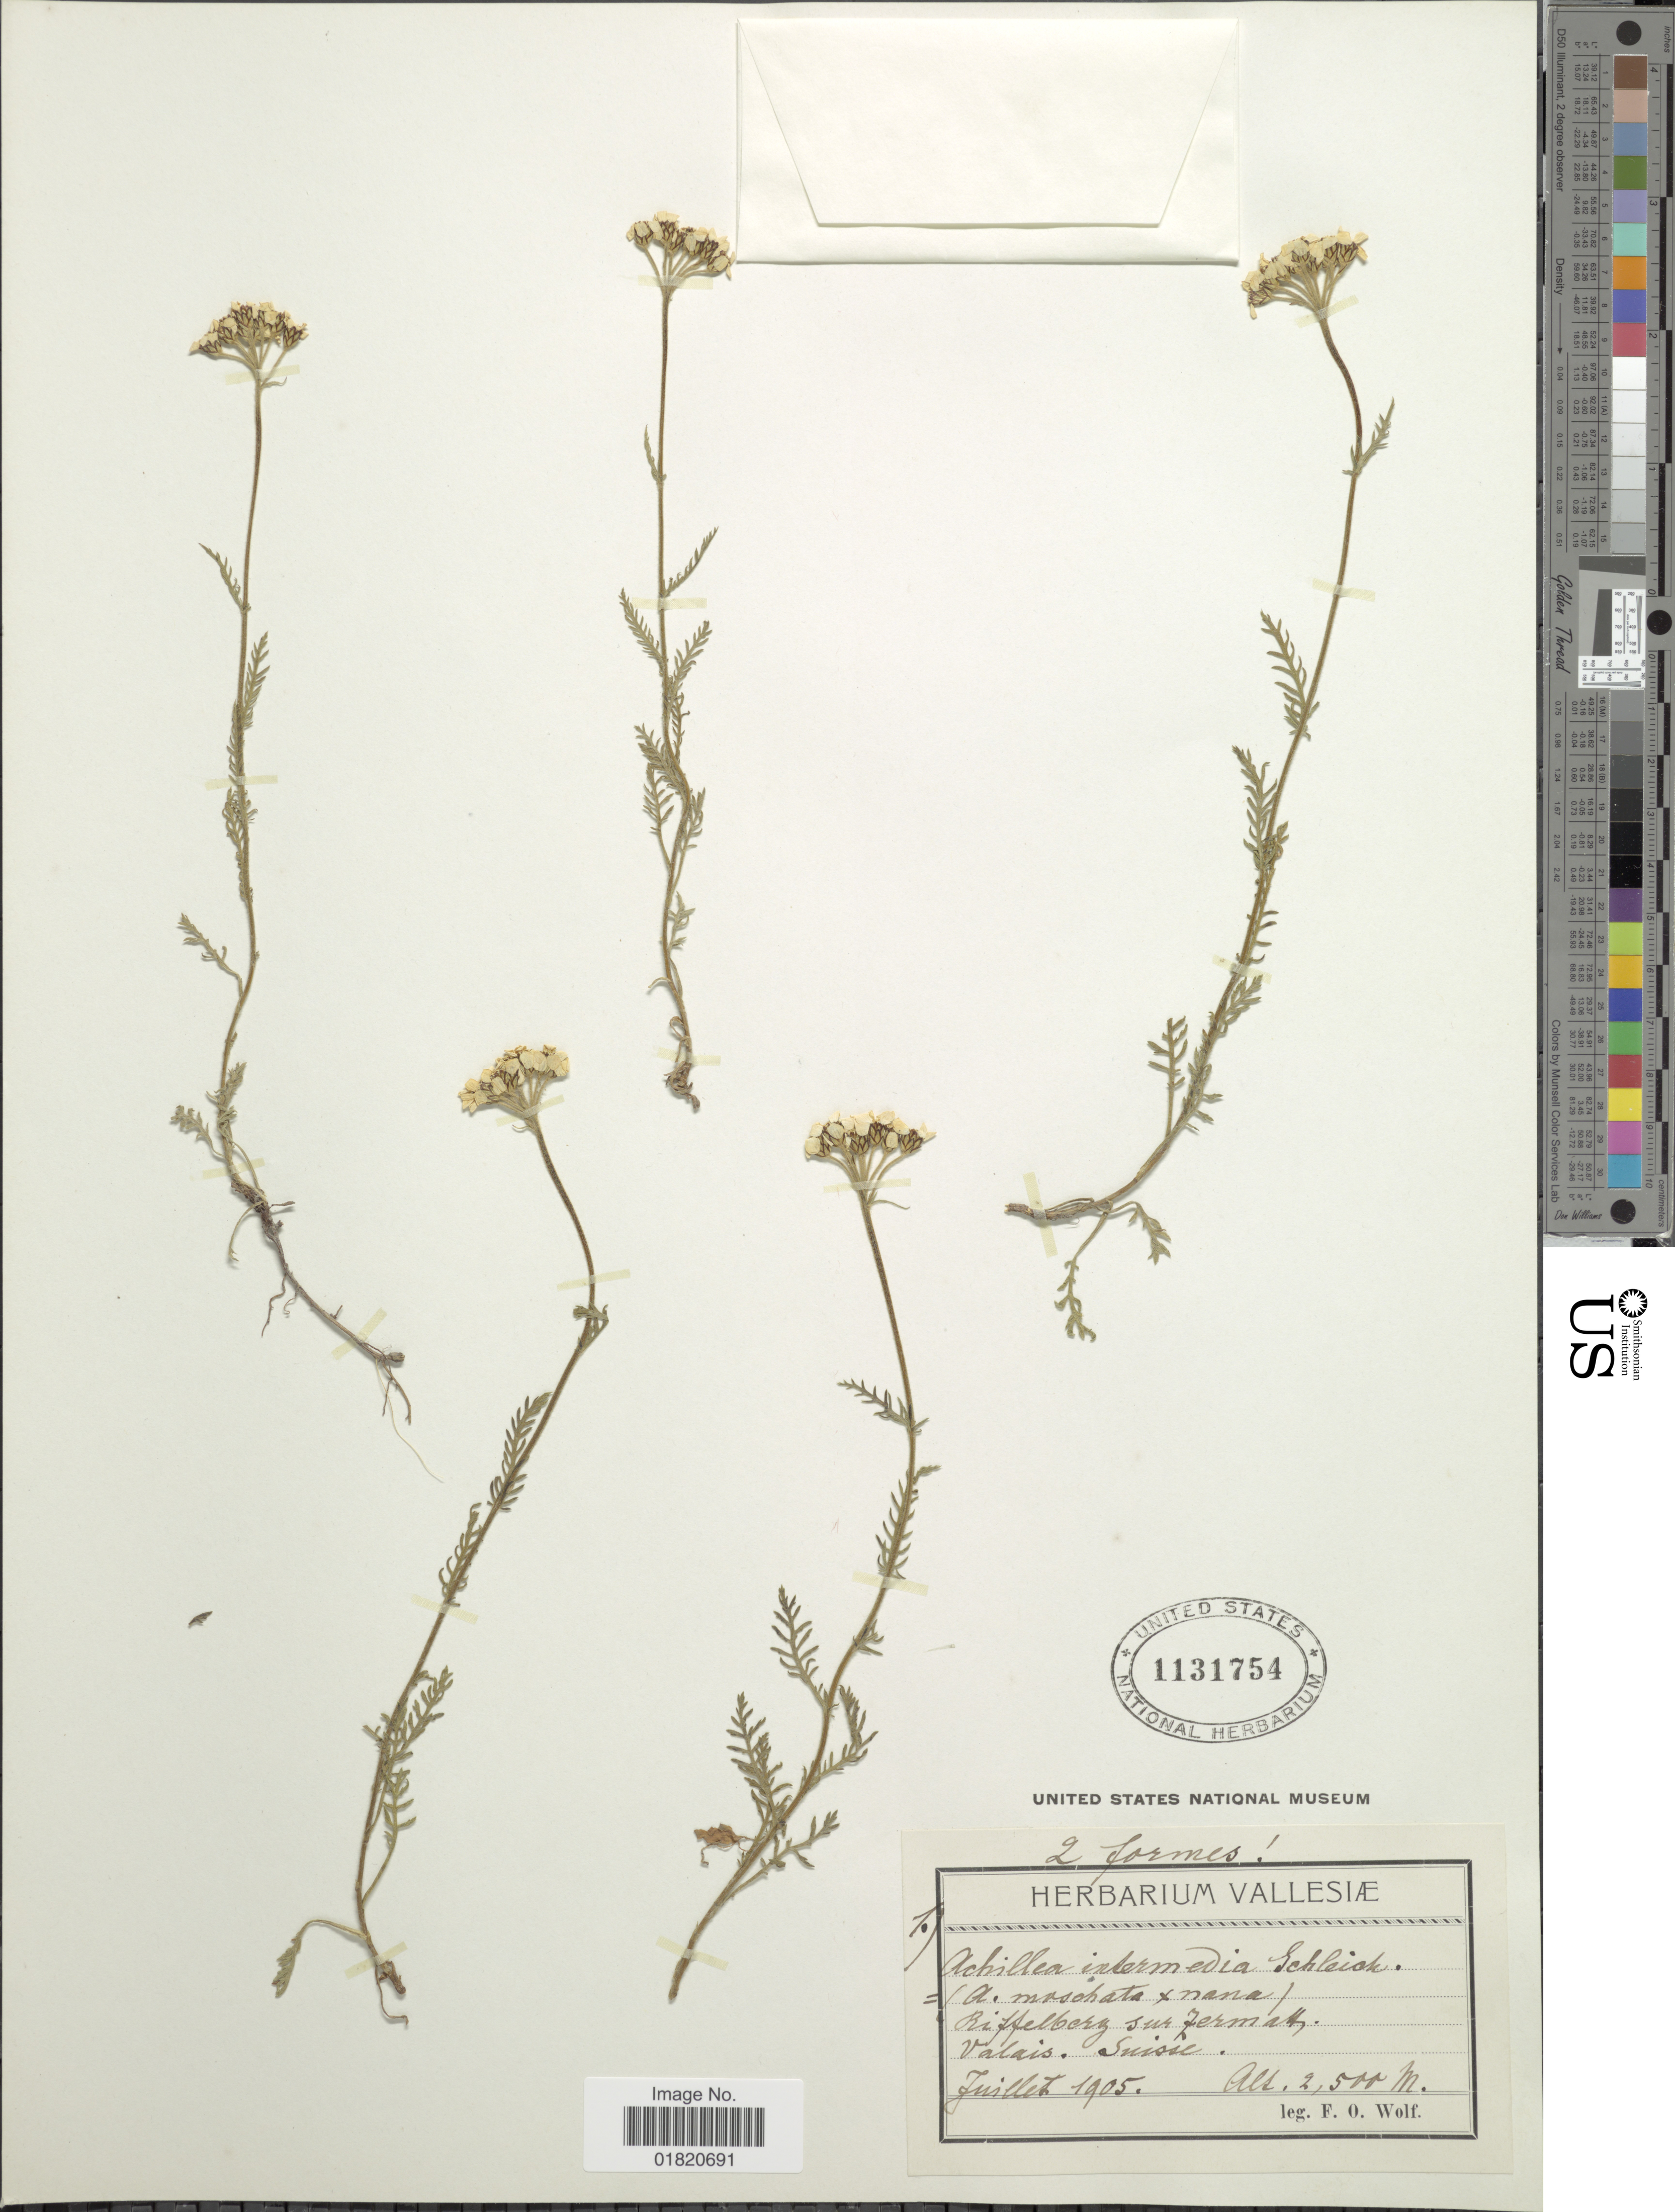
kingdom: Plantae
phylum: Tracheophyta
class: Magnoliopsida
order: Asterales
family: Asteraceae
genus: Achillea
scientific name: Achillea intermedia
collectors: F. Wolf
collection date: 1905-07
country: Switzerland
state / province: Valais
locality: Riffelberg sur Zermatt. Suisse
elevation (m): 2500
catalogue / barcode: US 1131754